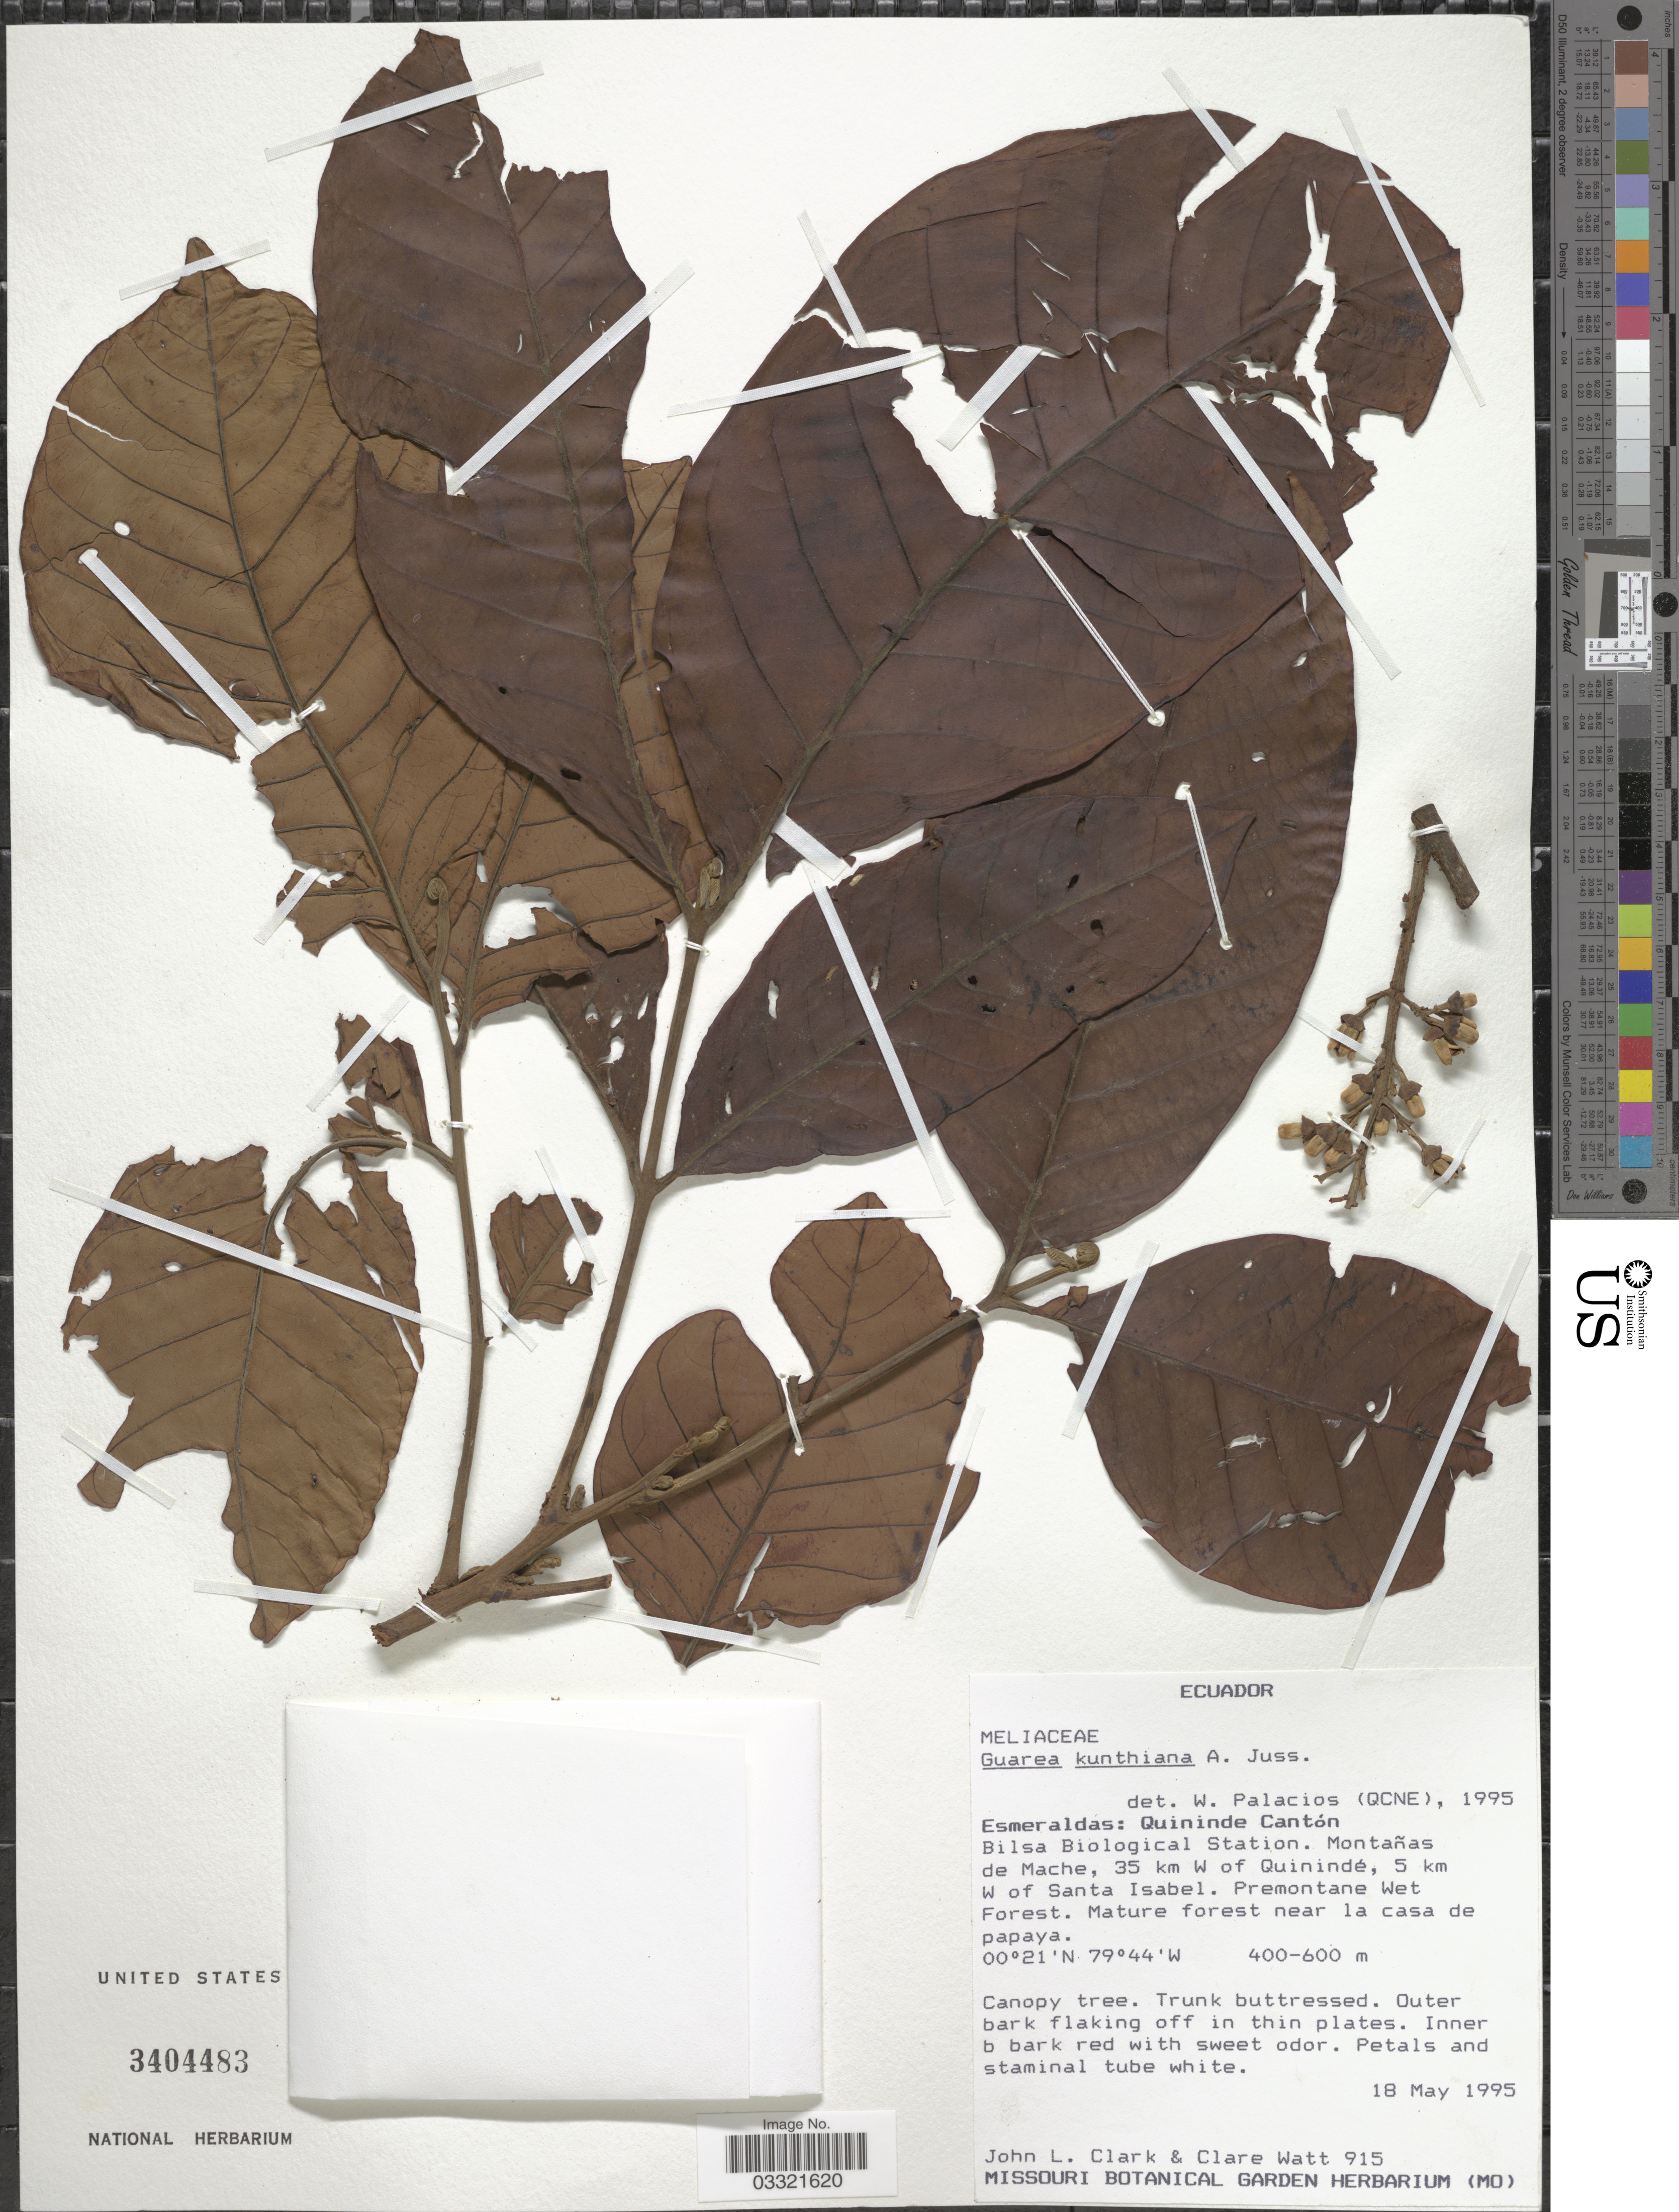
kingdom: Plantae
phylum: Tracheophyta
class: Magnoliopsida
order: Sapindales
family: Meliaceae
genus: Guarea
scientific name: Guarea kunthiana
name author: A. Juss.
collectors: J. L. Clark & C. Watt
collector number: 915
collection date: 1995-05-18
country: Ecuador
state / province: Esmeraldas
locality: Quininde Cantón. Bilsa Biological Station. Montañas de Mache, 35 km W of Quinindé, 5 km W of Santa Isabel.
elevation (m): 400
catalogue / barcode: US 3404483